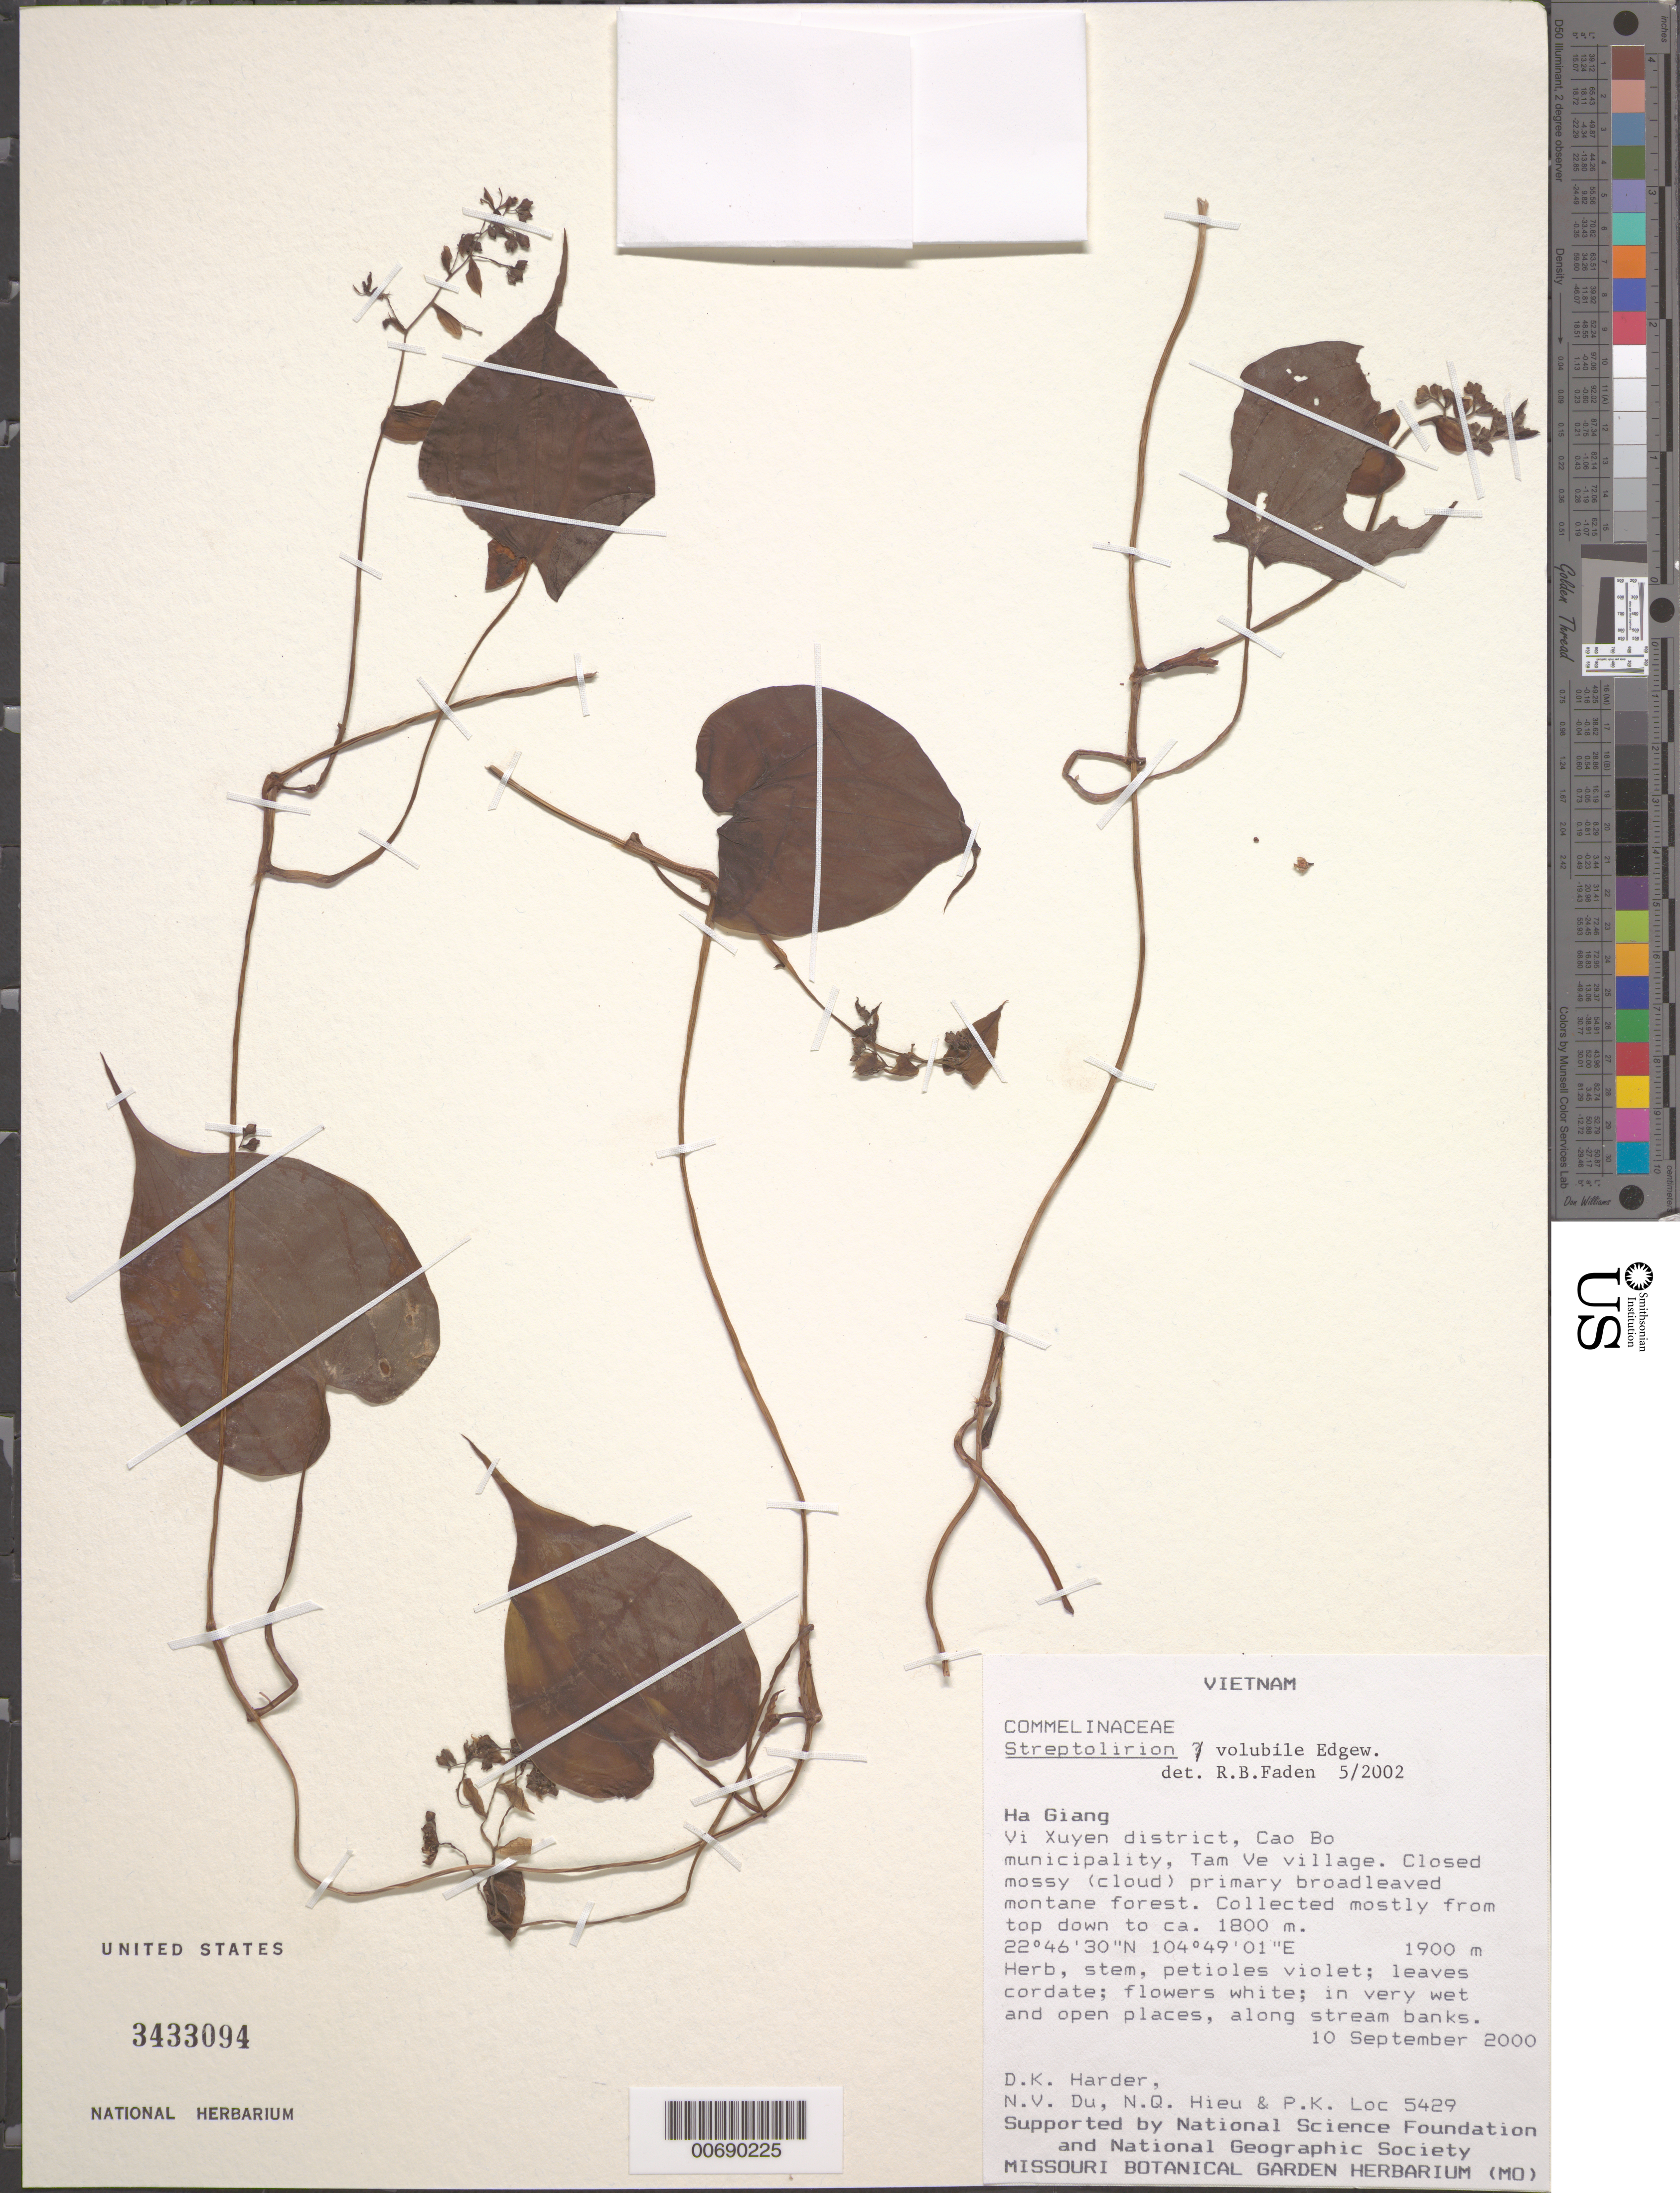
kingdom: Plantae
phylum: Tracheophyta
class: Liliopsida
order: Commelinales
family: Commelinaceae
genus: Streptolirion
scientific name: Streptolirion volubile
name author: Edgew.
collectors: D. Harder, N. Du, N. Hieu & P. K. Lôc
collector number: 5429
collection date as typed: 10 Sep 2000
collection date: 2000-09-10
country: Vietnam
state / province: Hà Giang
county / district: Vi Xuyên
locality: Ha Giang, Vi Xuyen Dist., Cao Bo Mun., Tam Ve Village.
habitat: Closed mossy (cloud) primary broadleaved montane forest.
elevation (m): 1800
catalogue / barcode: US 3433094